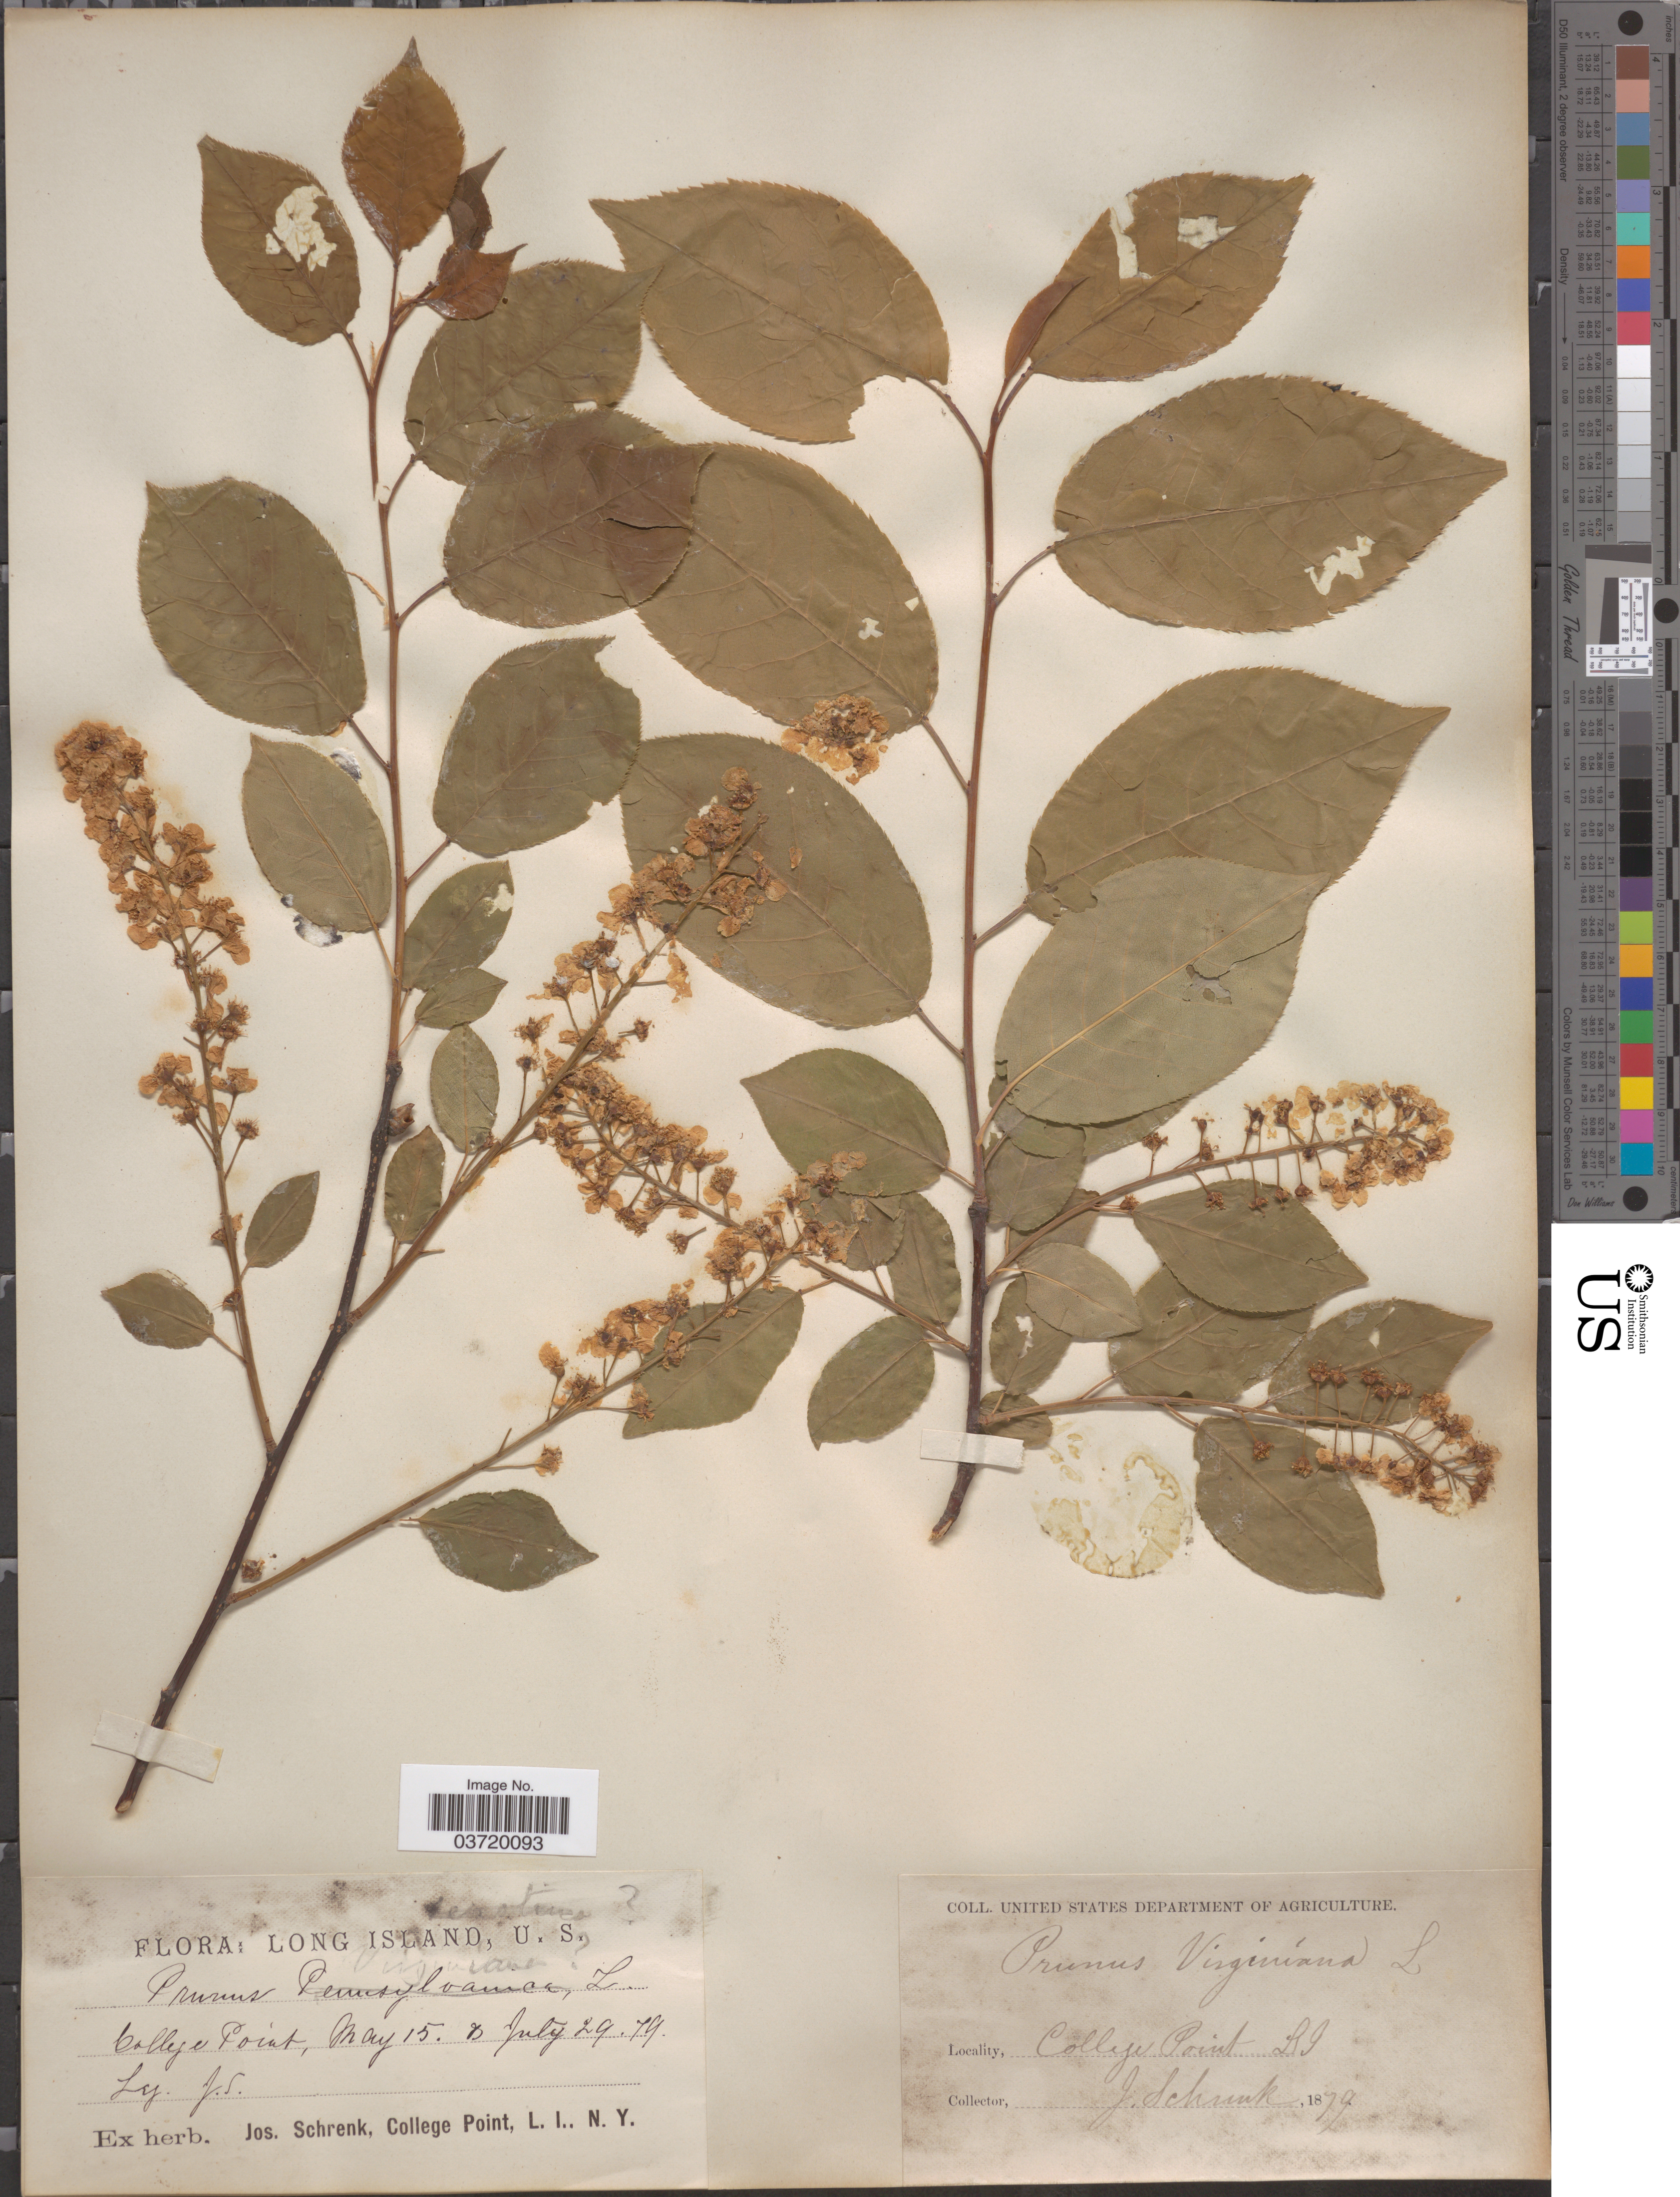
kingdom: Plantae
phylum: Tracheophyta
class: Magnoliopsida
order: Rosales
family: Rosaceae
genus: Prunus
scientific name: Prunus virginiana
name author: L.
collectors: J. Schrenk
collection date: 1879-05-15/1879-07-29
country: United States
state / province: New York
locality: Long Island. College Point.